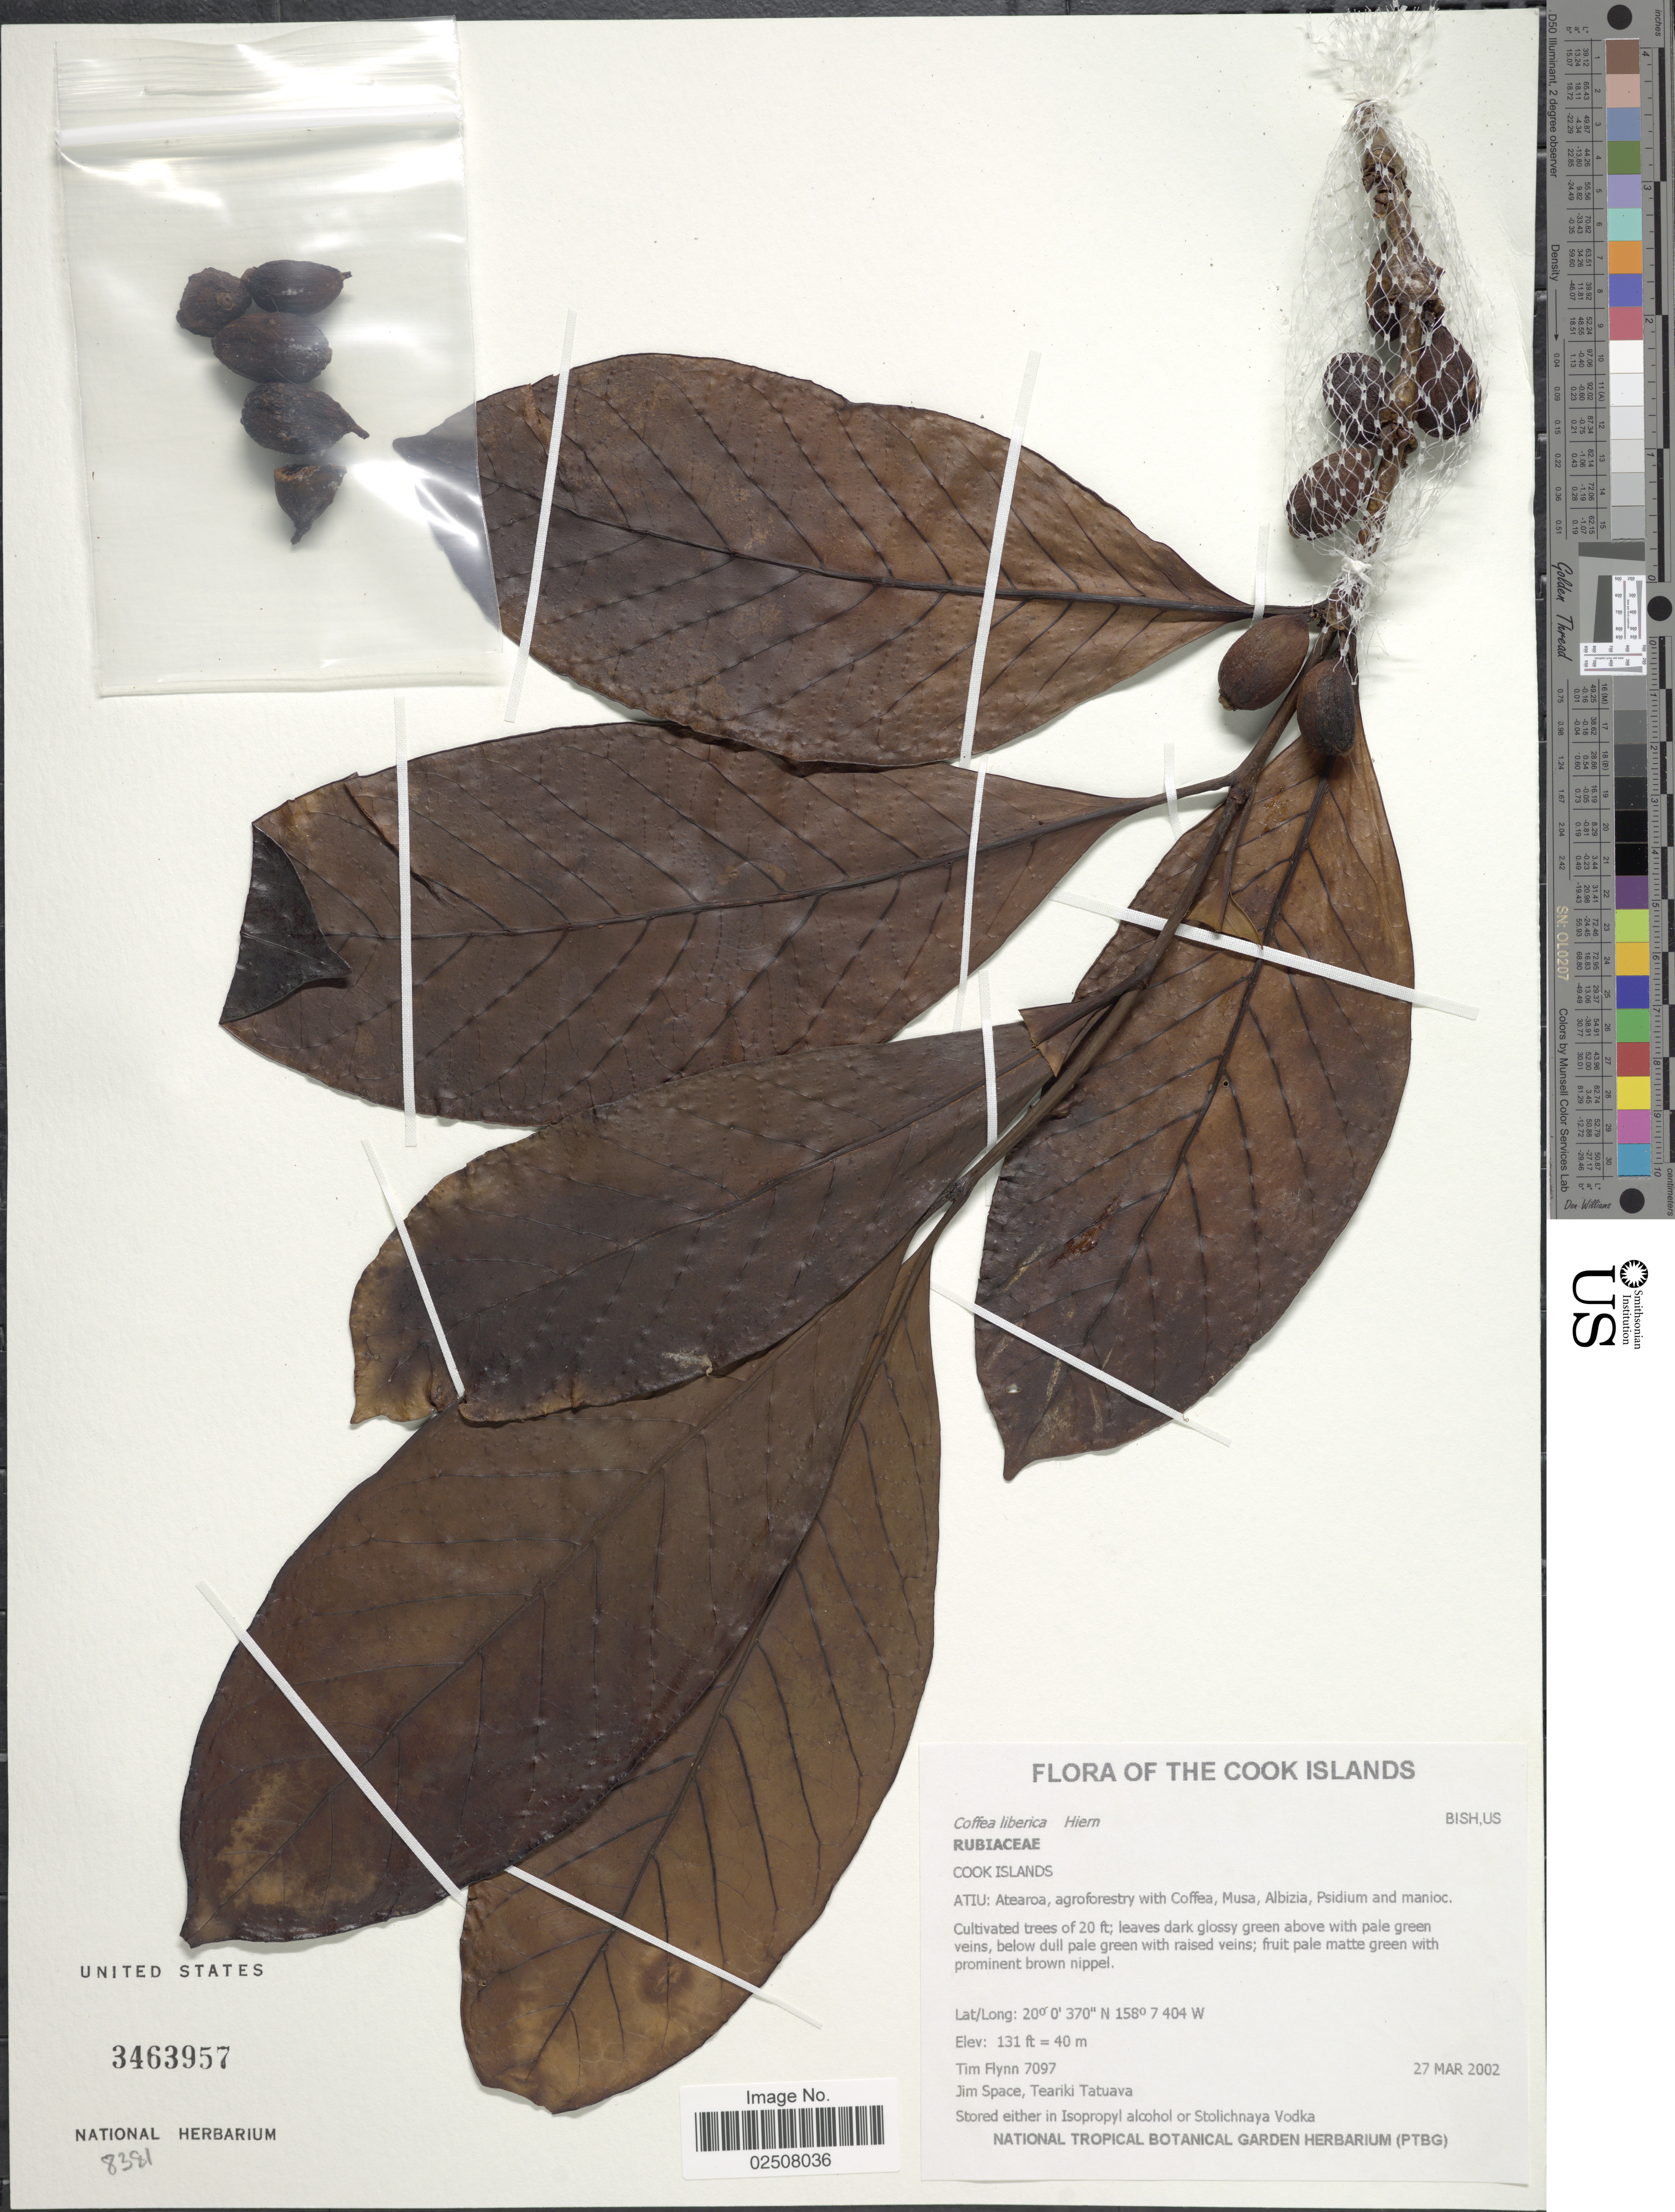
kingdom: Plantae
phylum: Tracheophyta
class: Magnoliopsida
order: Gentianales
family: Rubiaceae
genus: Coffea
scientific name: Coffea liberica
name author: Hiern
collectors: T. Flynn, J. Space & T. Tatuava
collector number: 7097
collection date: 2002-03-27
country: Cook Islands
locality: The Cook Islands, Atiu: Atearoa, agroforestry with Coffea, Musa, Albizia, Psidium and manioc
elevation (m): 40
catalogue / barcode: US 3463957